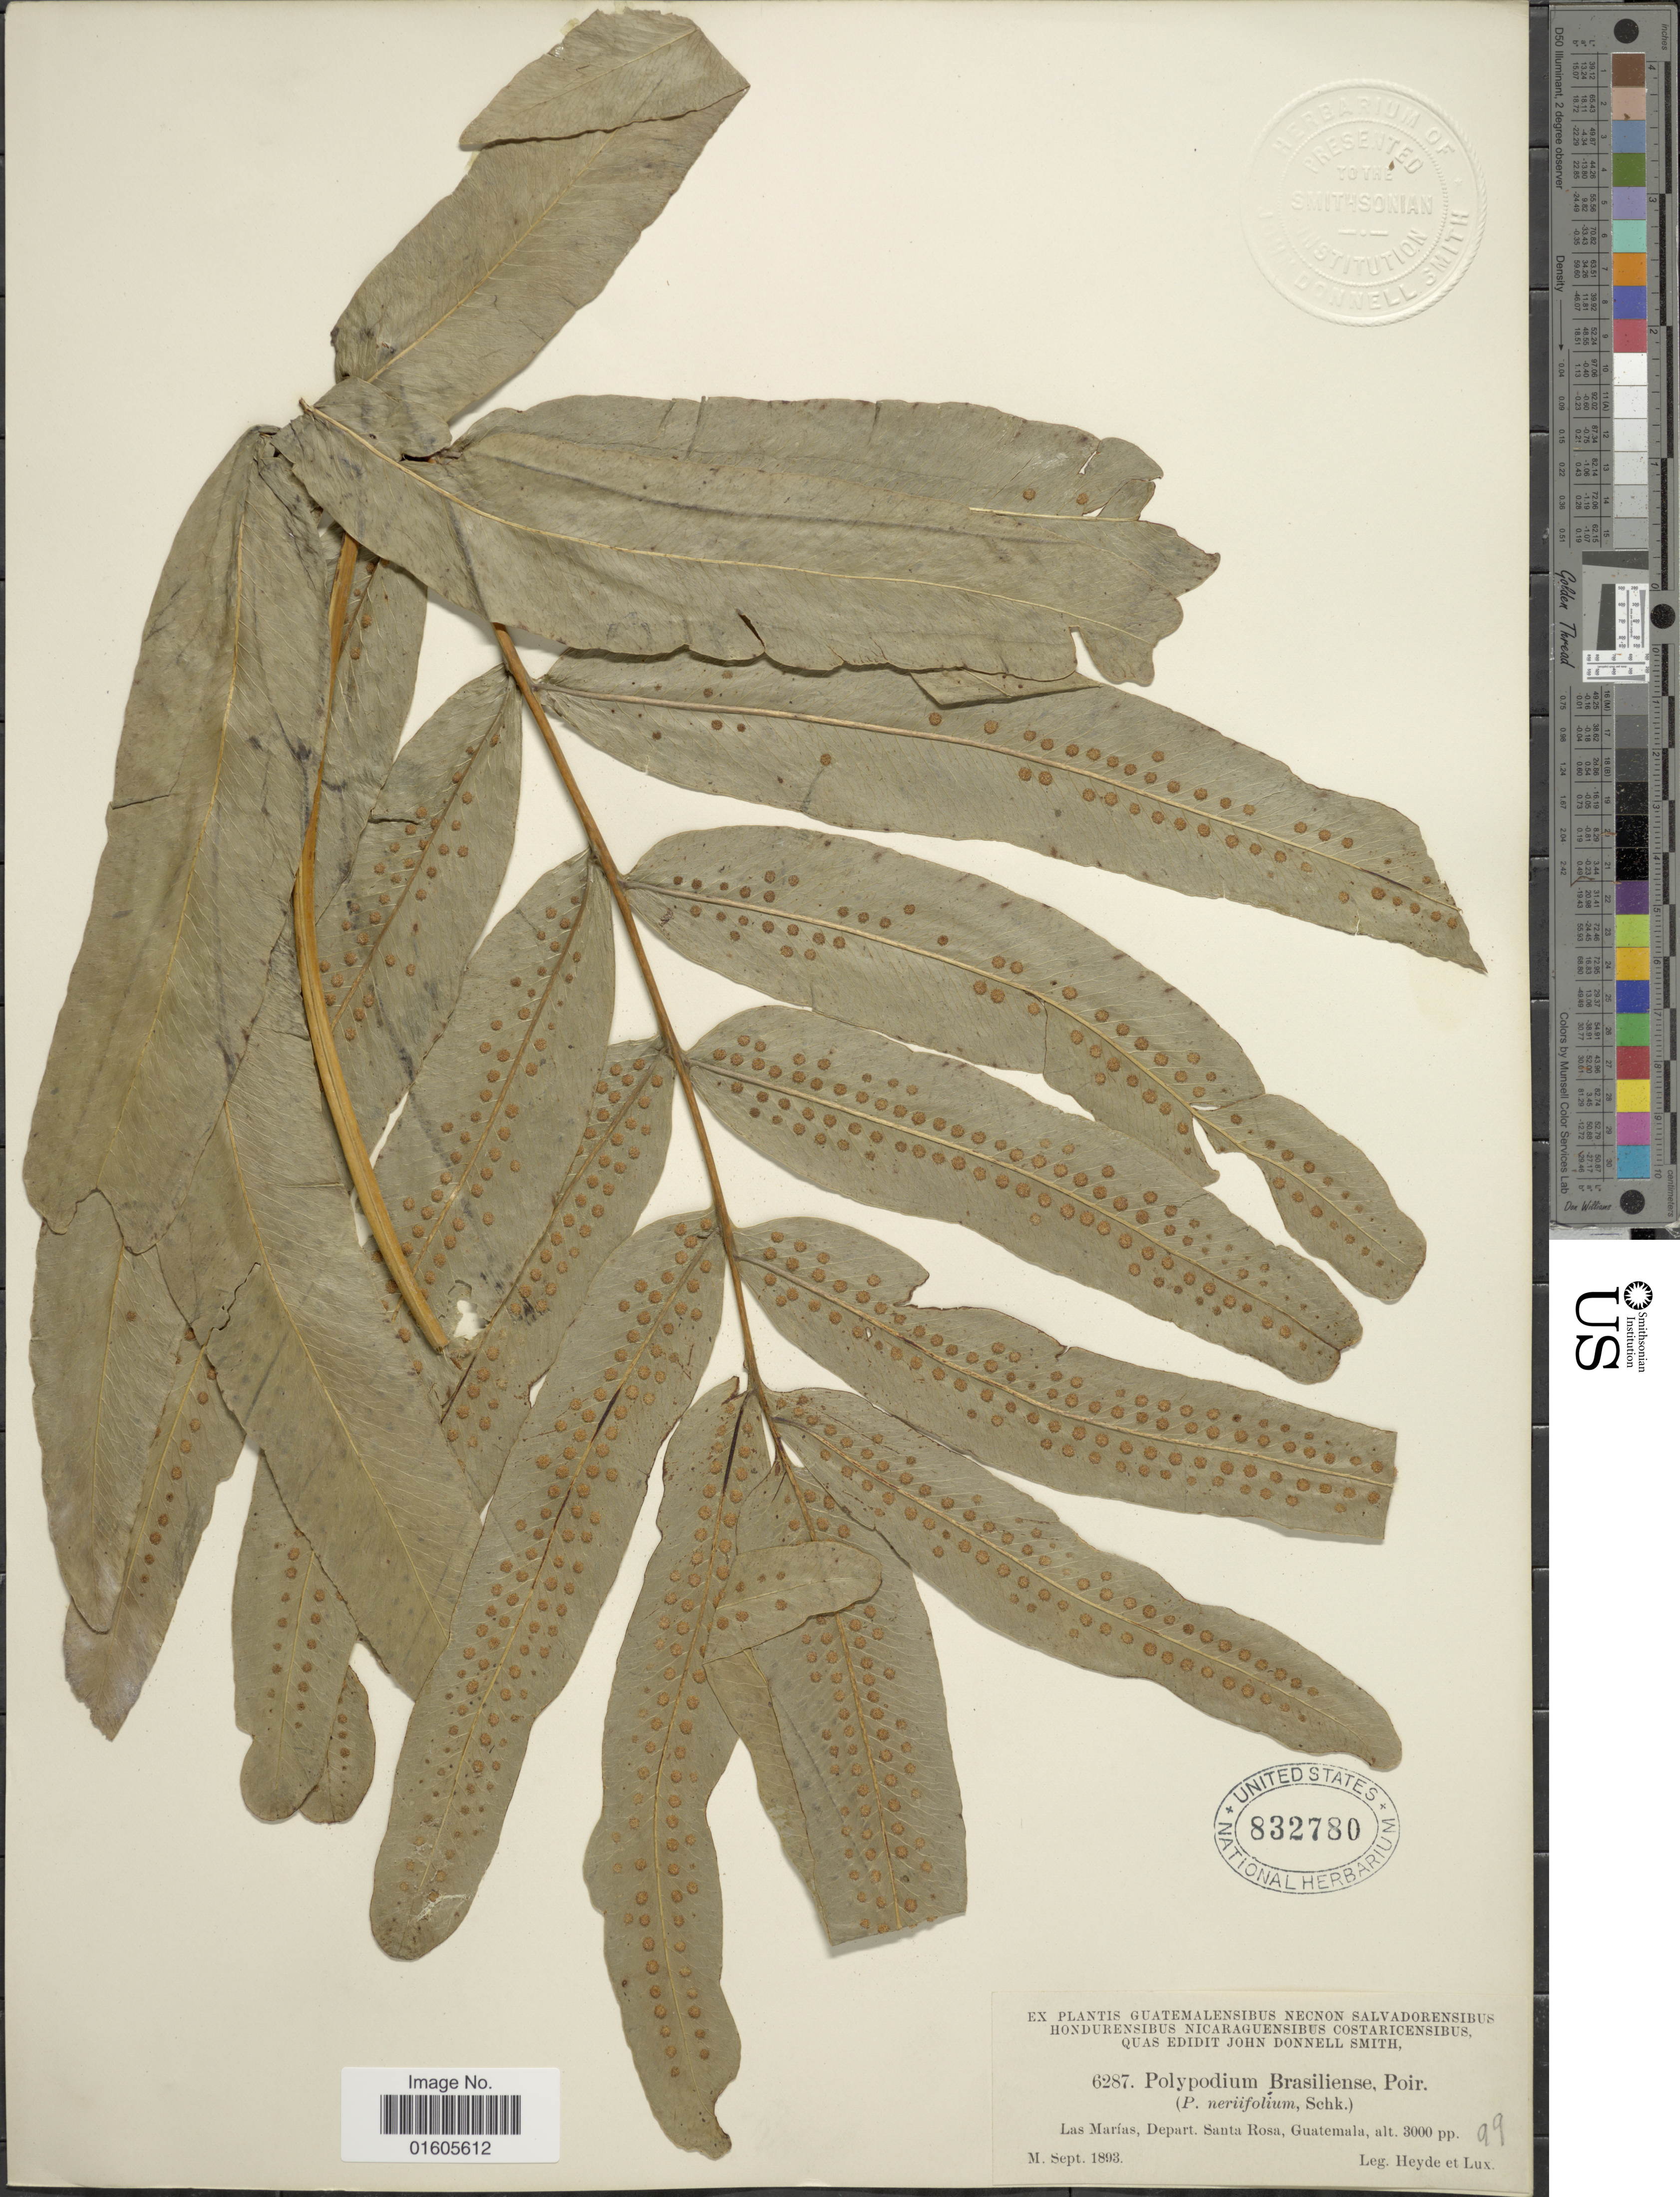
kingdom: Plantae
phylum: Tracheophyta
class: Polypodiopsida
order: Polypodiales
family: Polypodiaceae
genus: Serpocaulon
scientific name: Serpocaulon triseriale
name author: (Sw.) A.R. Sm.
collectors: Heyde & Lux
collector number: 6287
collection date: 1893-09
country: Guatemala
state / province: Santa Rosa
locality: Las Marías, Depart. Santa Rosa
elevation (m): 914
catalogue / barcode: US 832780